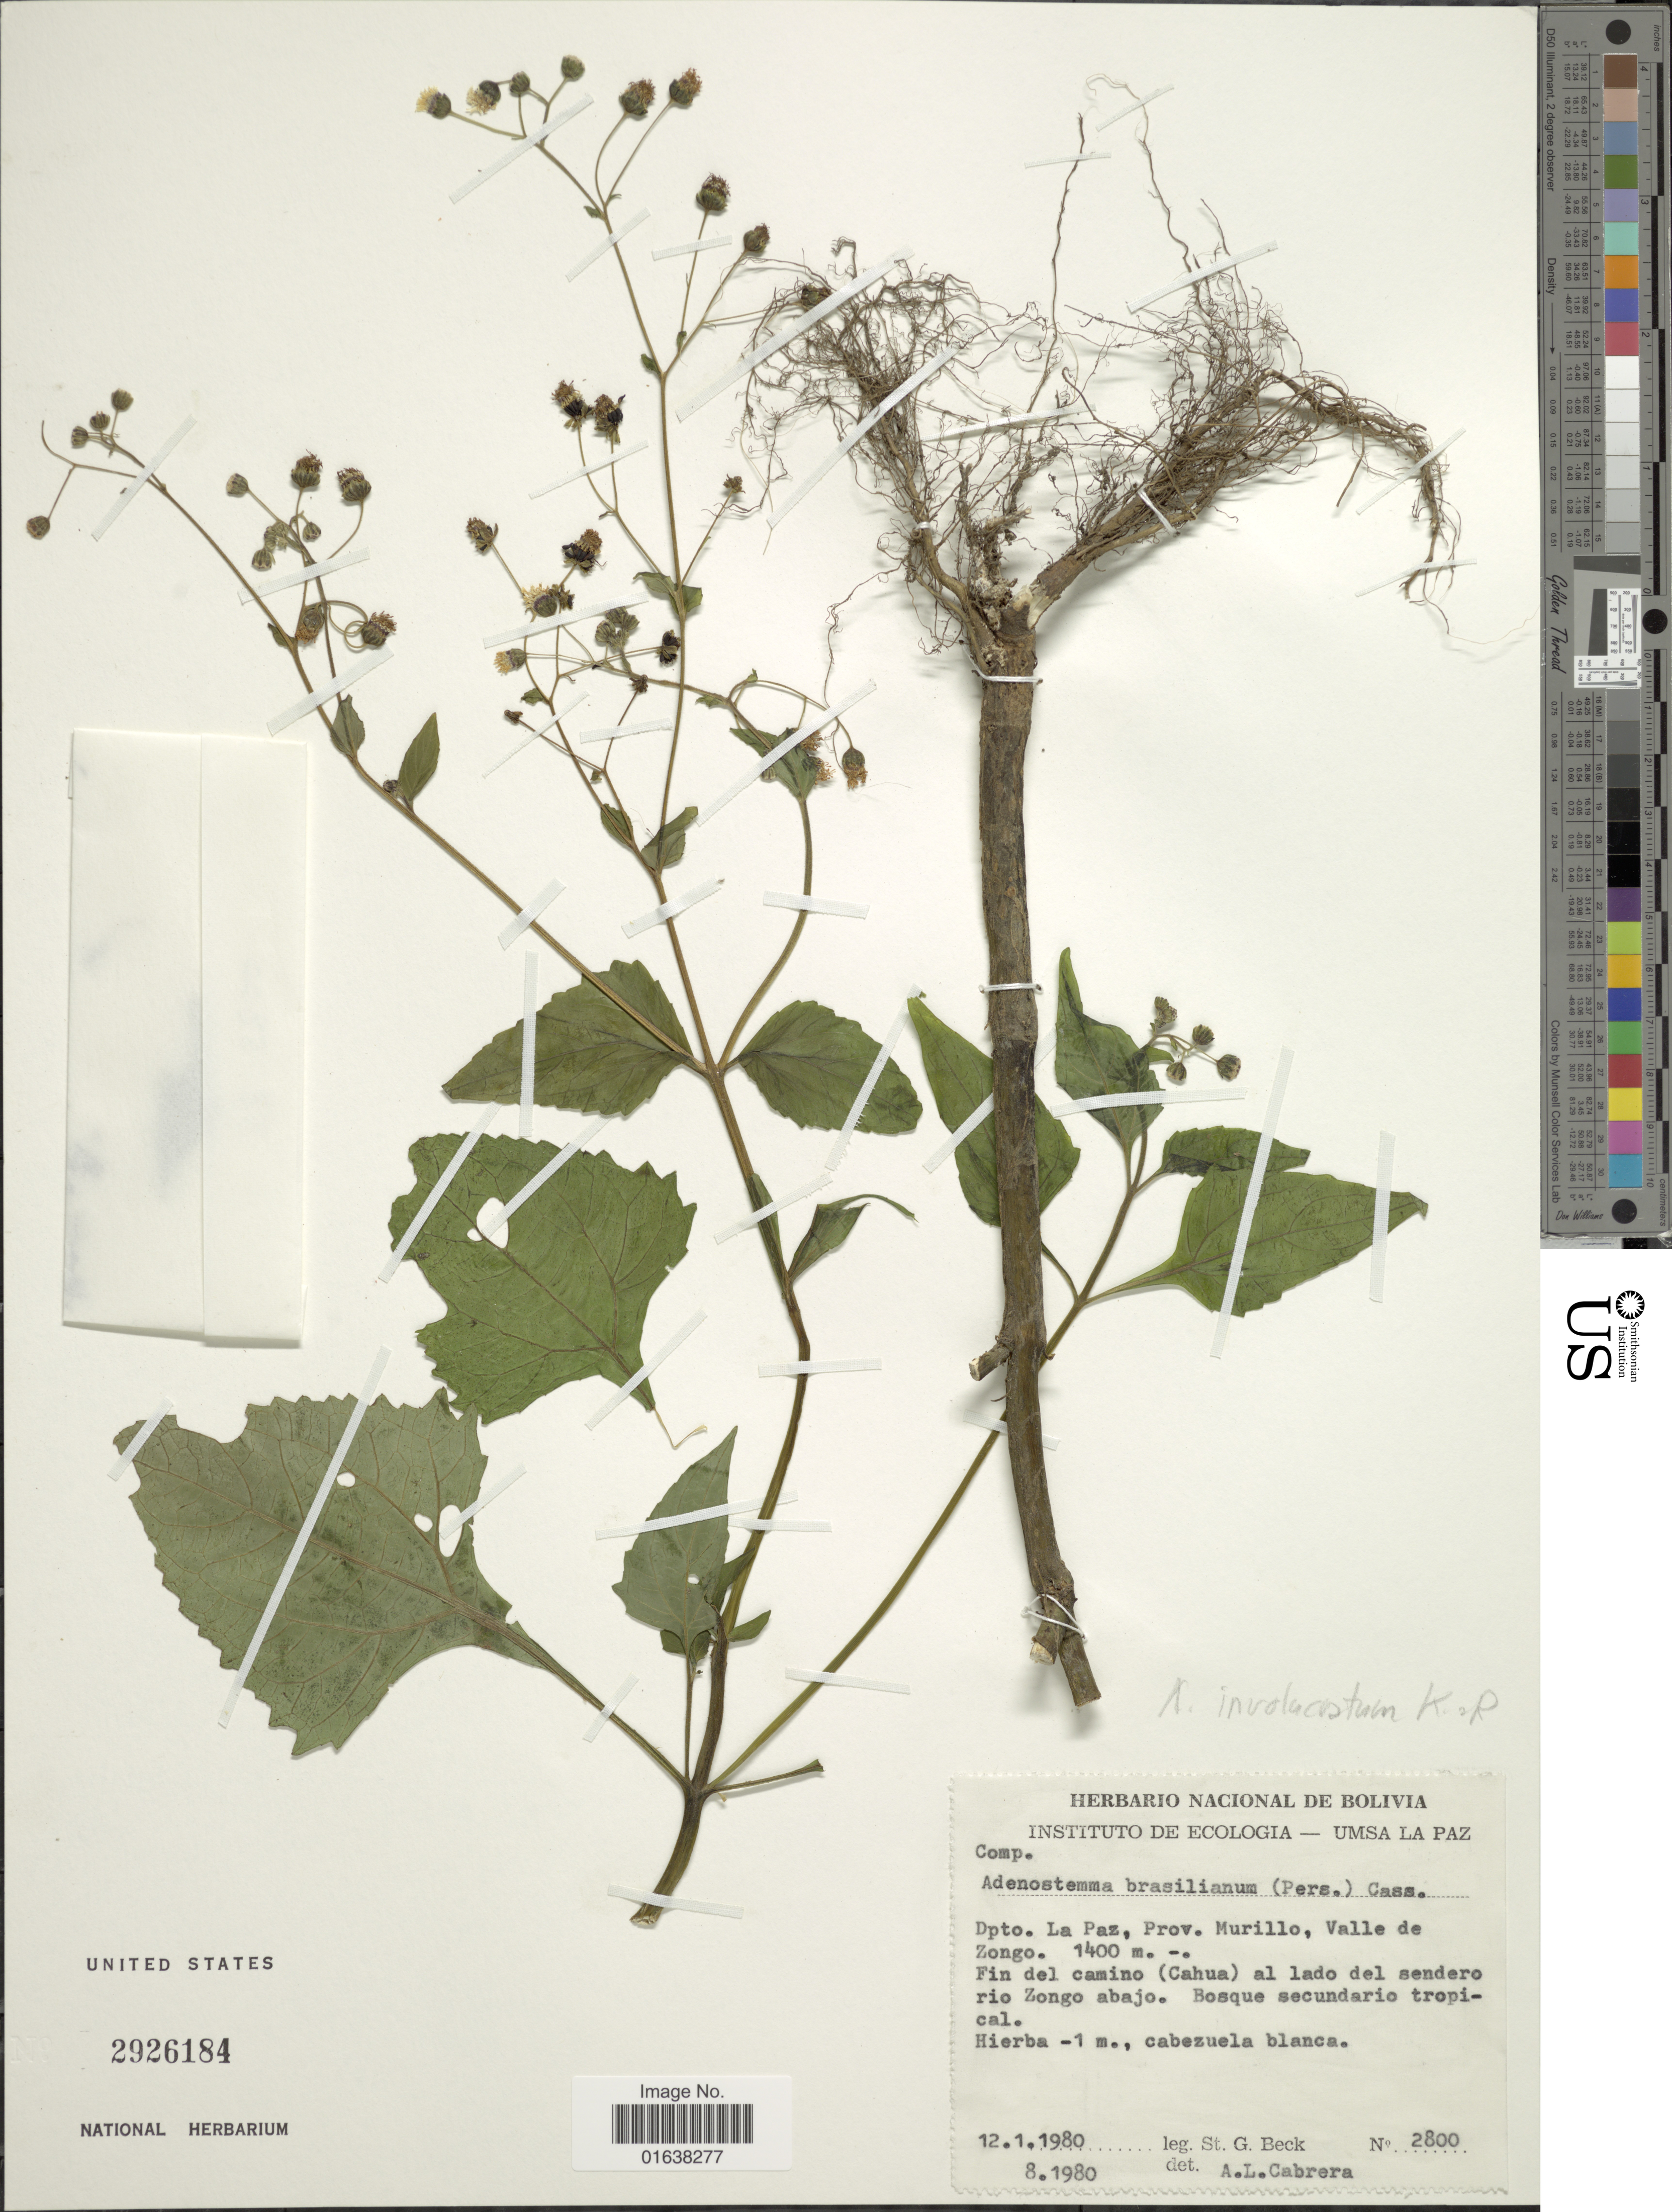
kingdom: Plantae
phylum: Tracheophyta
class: Magnoliopsida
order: Asterales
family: Asteraceae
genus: Adenostemma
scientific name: Adenostemma involucratum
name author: R.M. King & H. Rob.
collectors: S. G. Beck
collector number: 2800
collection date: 1980-01-12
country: Bolivia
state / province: La Paz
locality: Bolivia. Dpto. La Paz, Prov. Murillo, Valle de Zongo. Fin del camino (Cahua) al lado del sendero rio Zongo abajo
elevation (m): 1400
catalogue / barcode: US 2926184